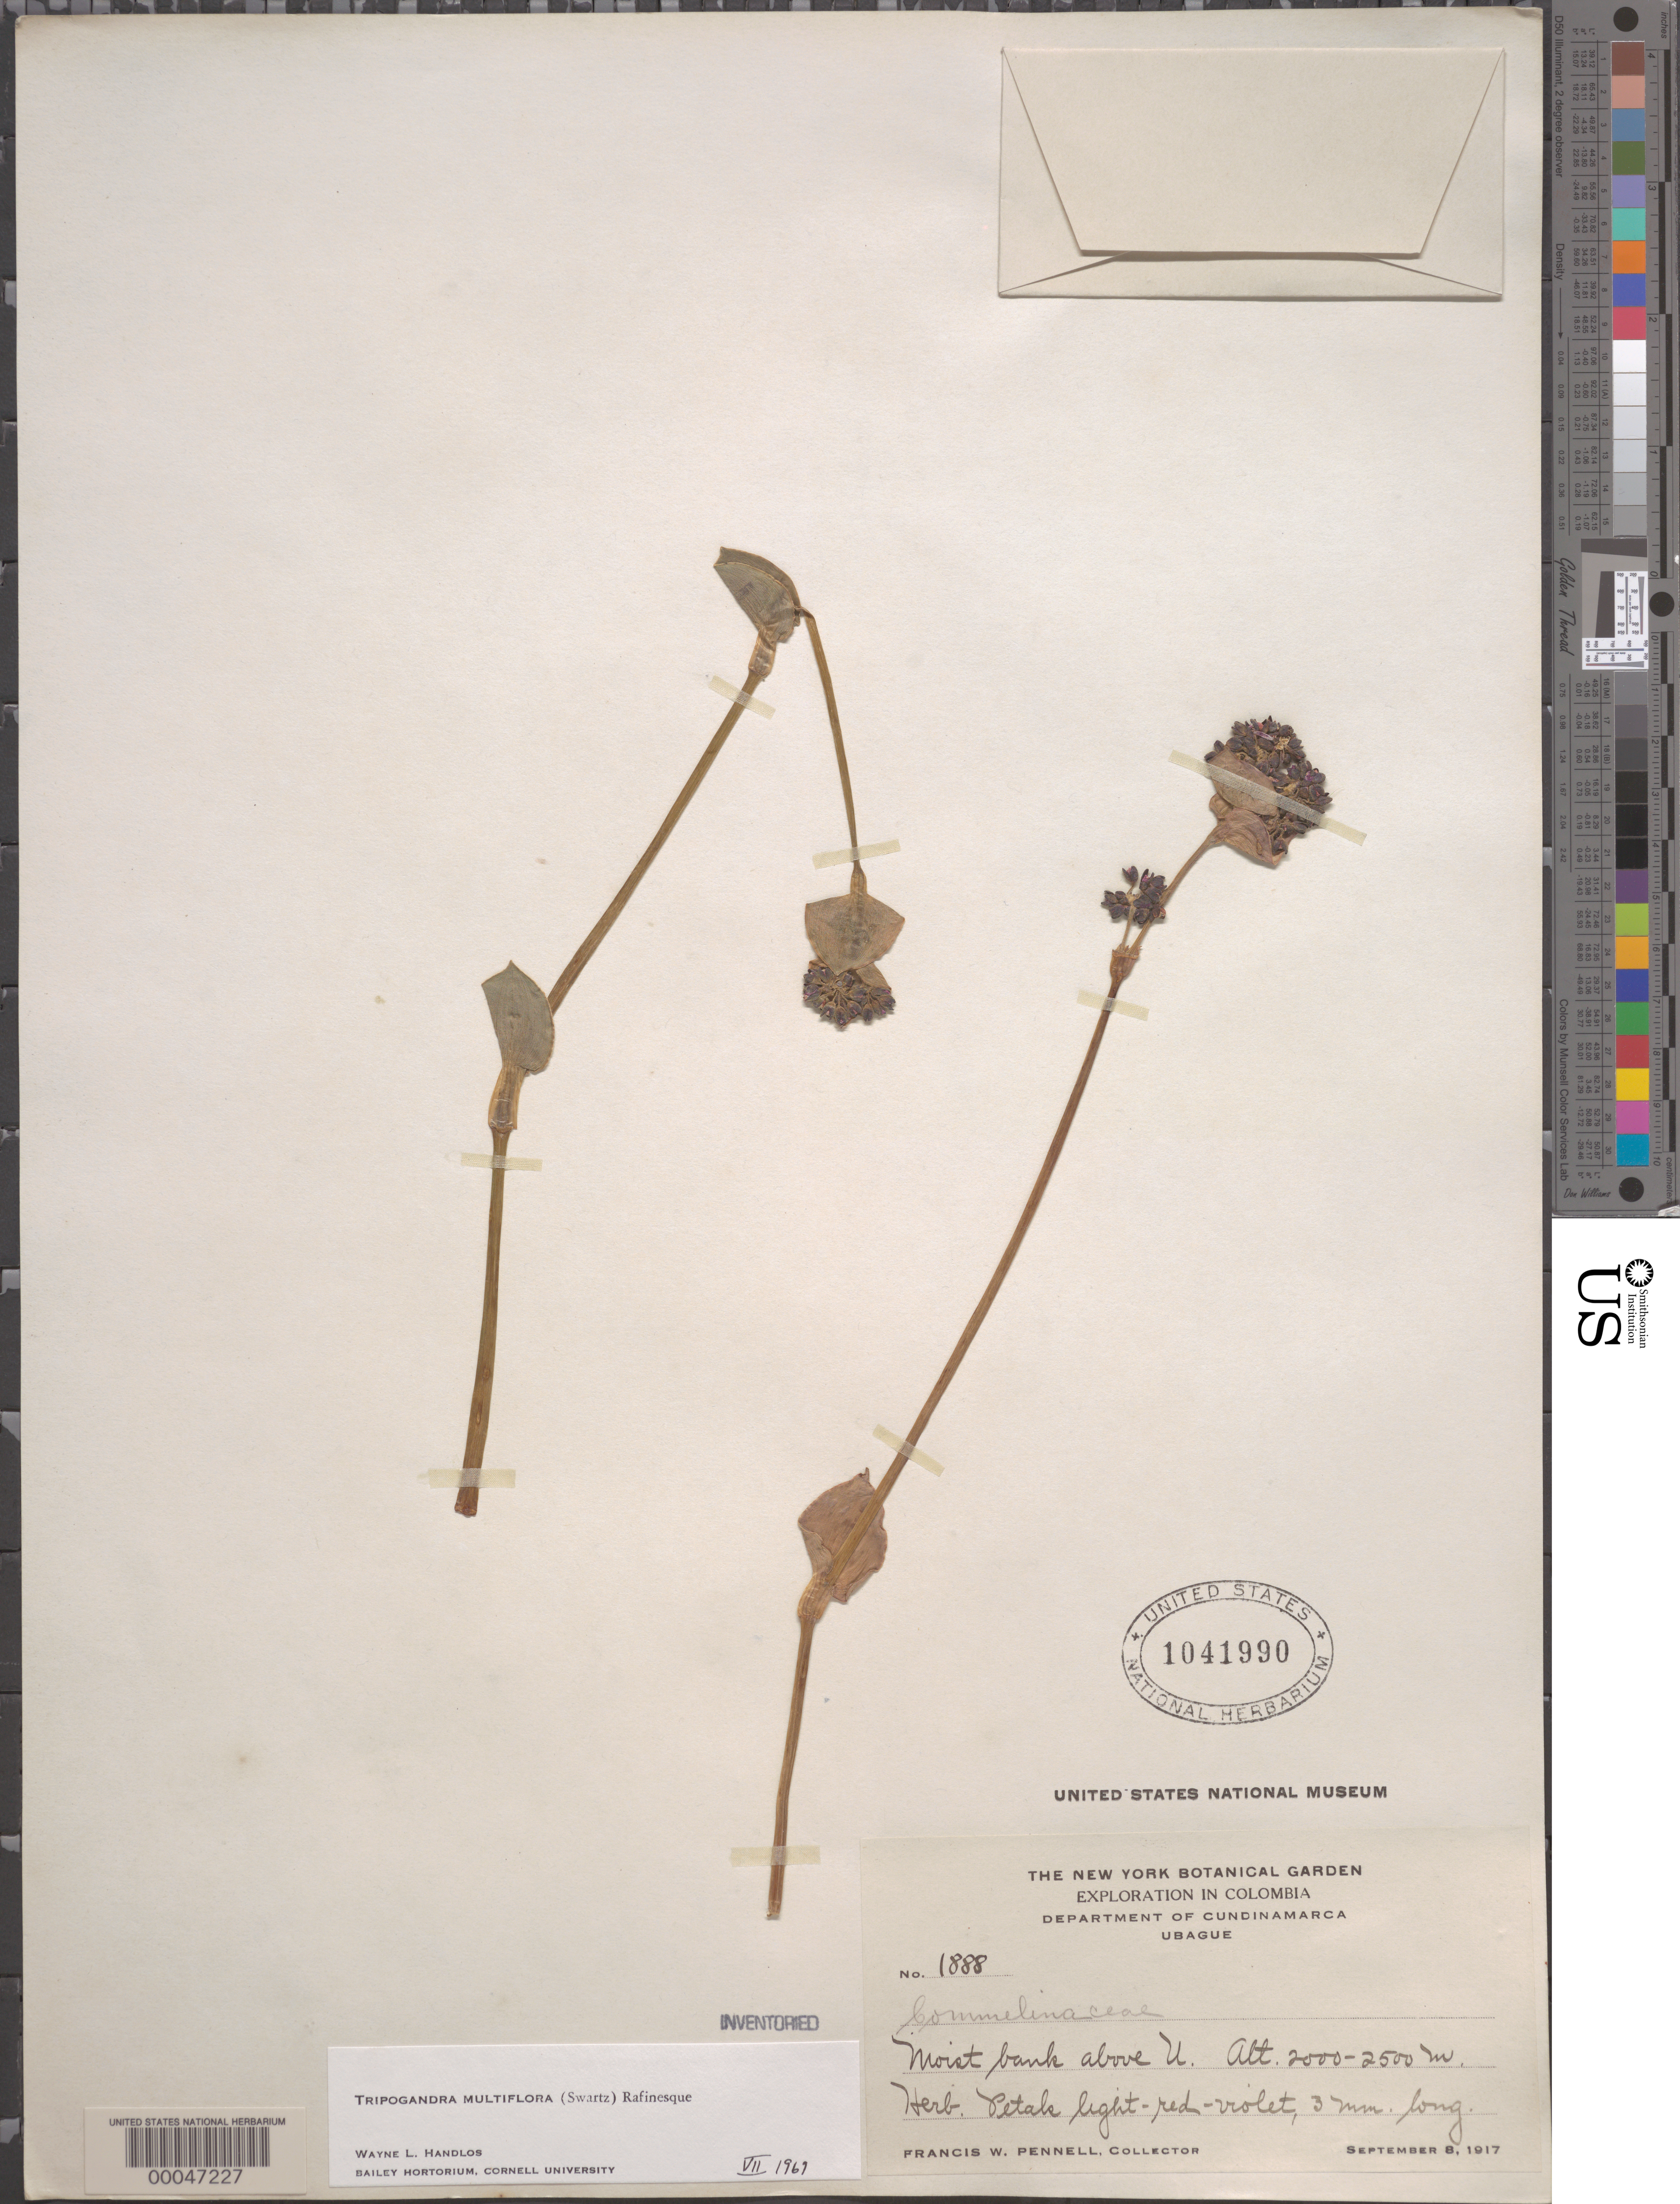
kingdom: Plantae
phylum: Tracheophyta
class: Liliopsida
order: Commelinales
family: Commelinaceae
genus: Tripogandra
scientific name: Tripogandra multiflora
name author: (Sw.) Raf.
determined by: Handlos, W. L.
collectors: F. W. Pennell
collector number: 1888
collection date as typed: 08 Sep 1917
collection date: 1917-09-08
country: Colombia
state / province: Cundinamarca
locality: Ubague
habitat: Moist bank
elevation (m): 2000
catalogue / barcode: US 1041990